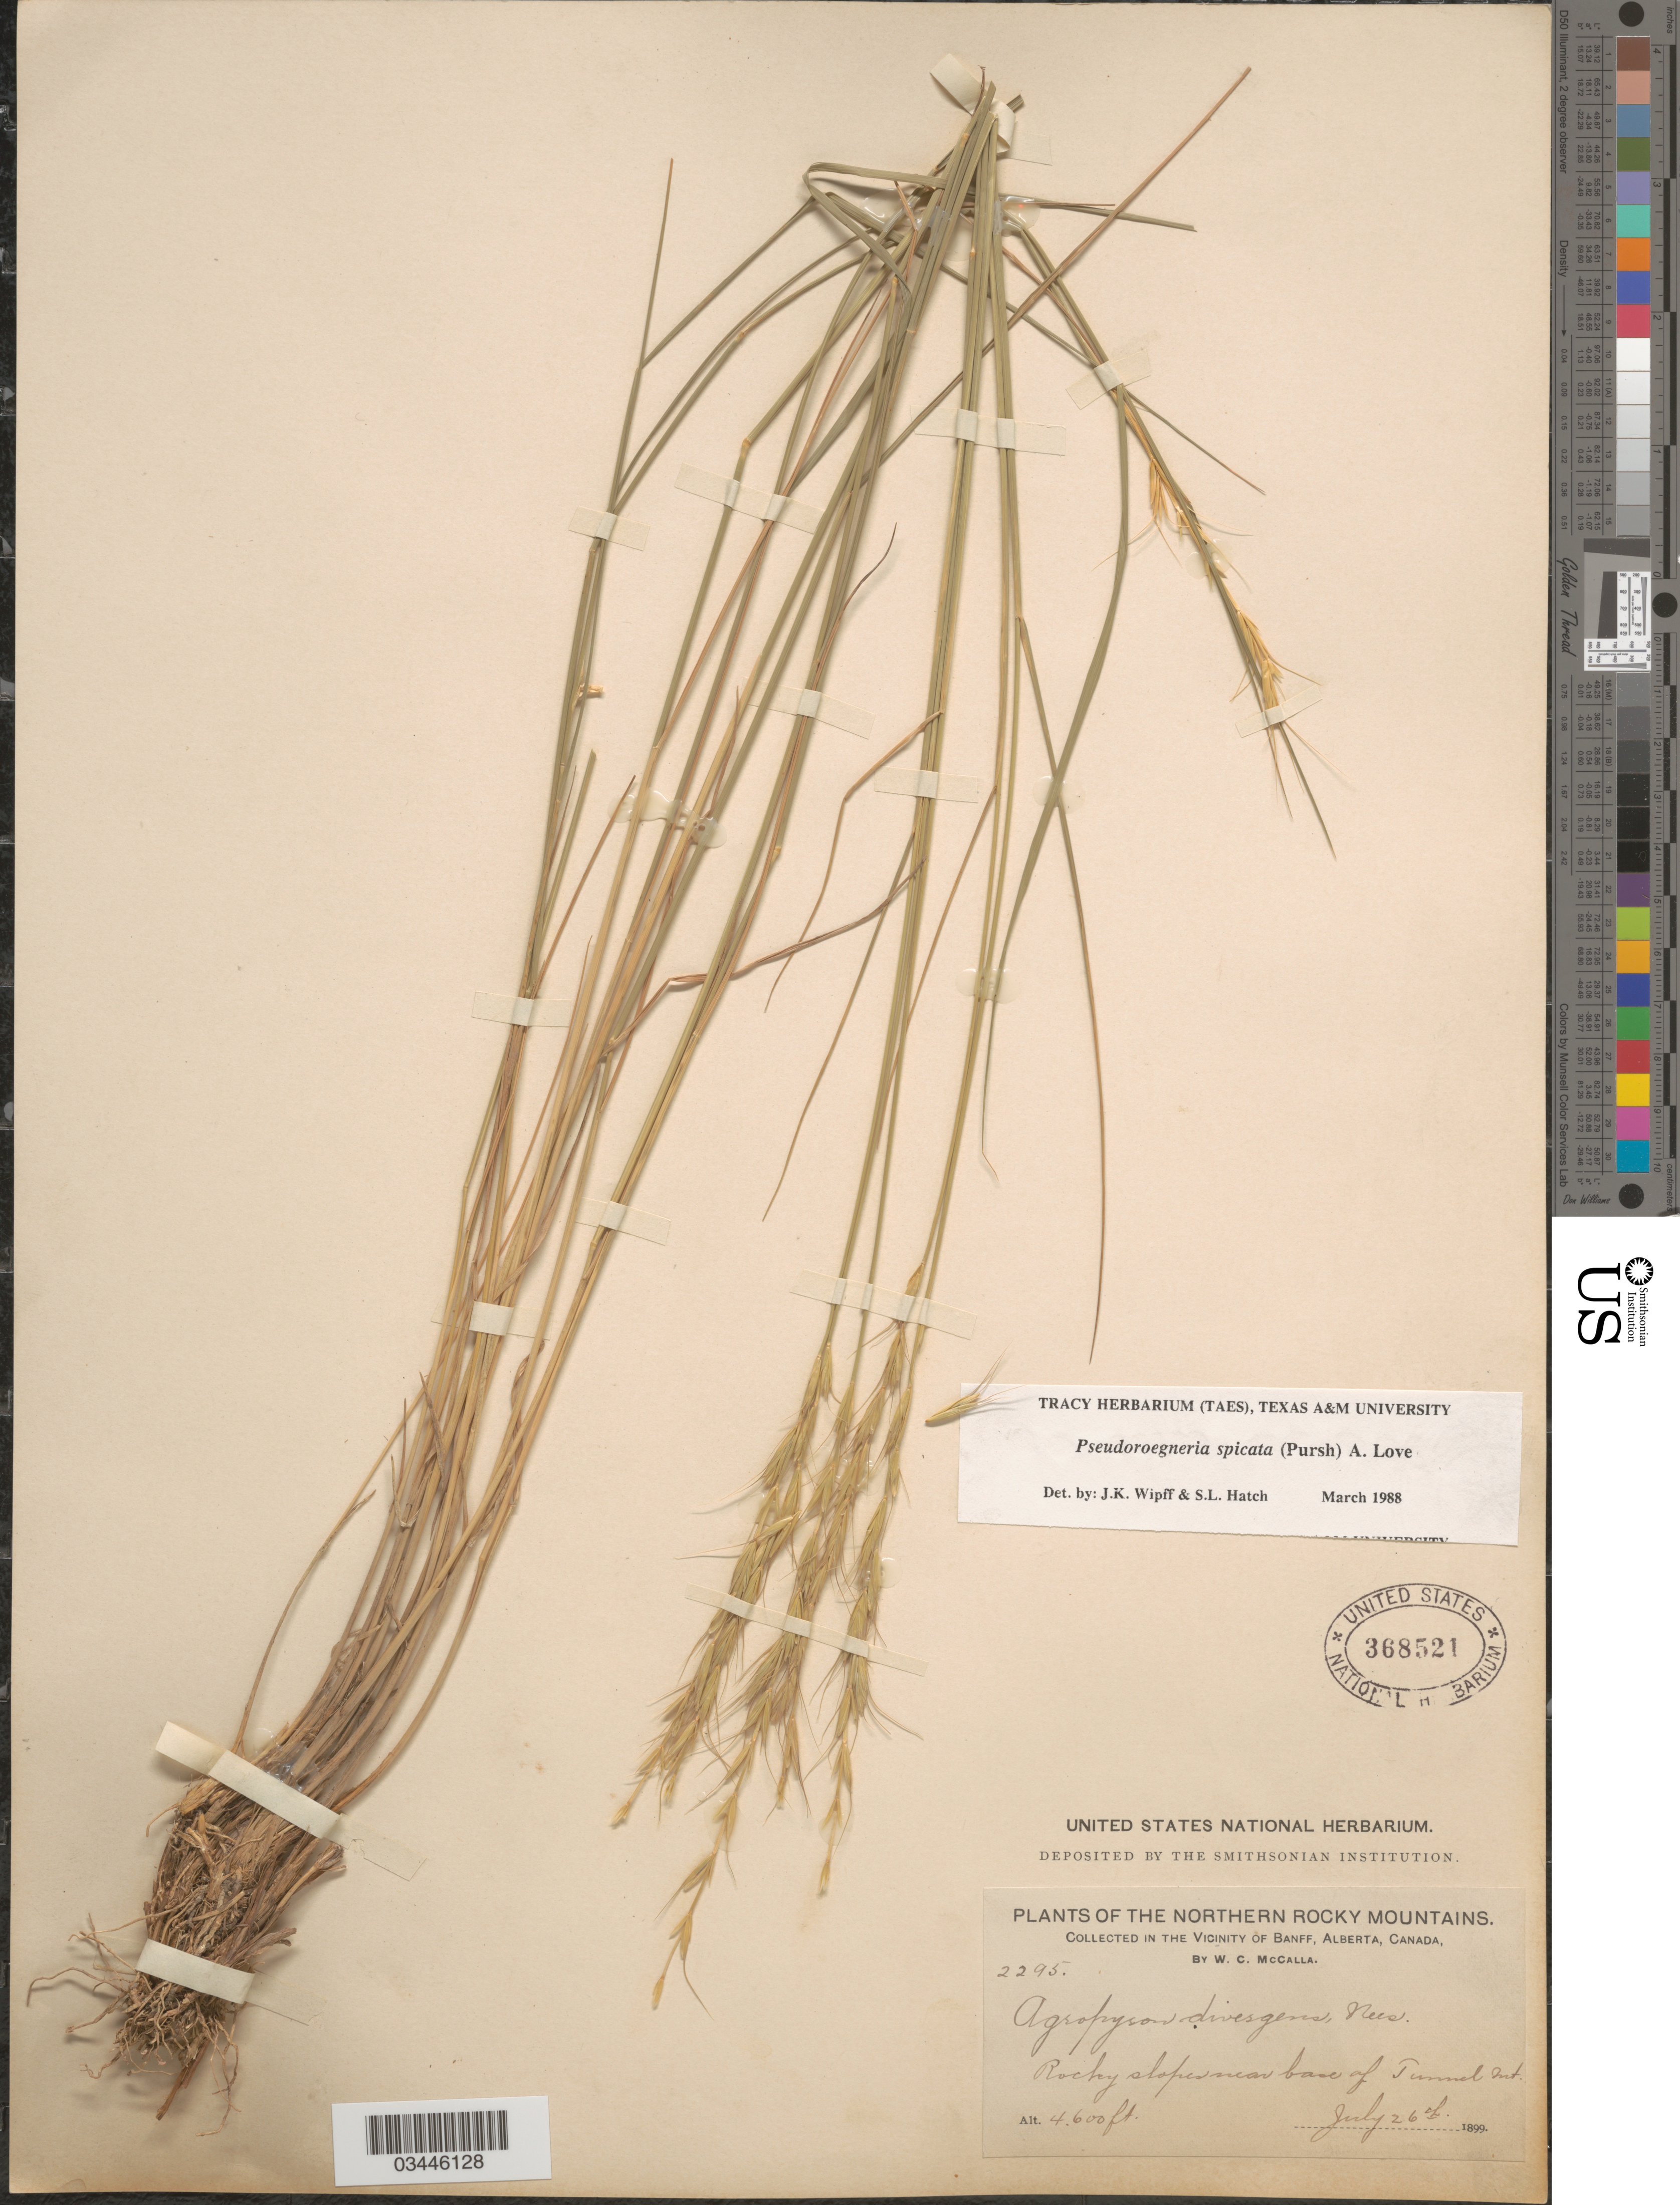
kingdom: Plantae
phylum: Tracheophyta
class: Liliopsida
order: Poales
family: Poaceae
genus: Pseudoroegneria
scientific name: Pseudoroegneria spicata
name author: (Pursh) Á. Löve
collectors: W. McCalla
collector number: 2295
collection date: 1899-07-26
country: Canada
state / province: Alberta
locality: The Northern Rocky Mountains. In the Vicinity of Banff. Rocky slopes near base of Tunnel Mt.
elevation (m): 1402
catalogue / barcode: US 368521